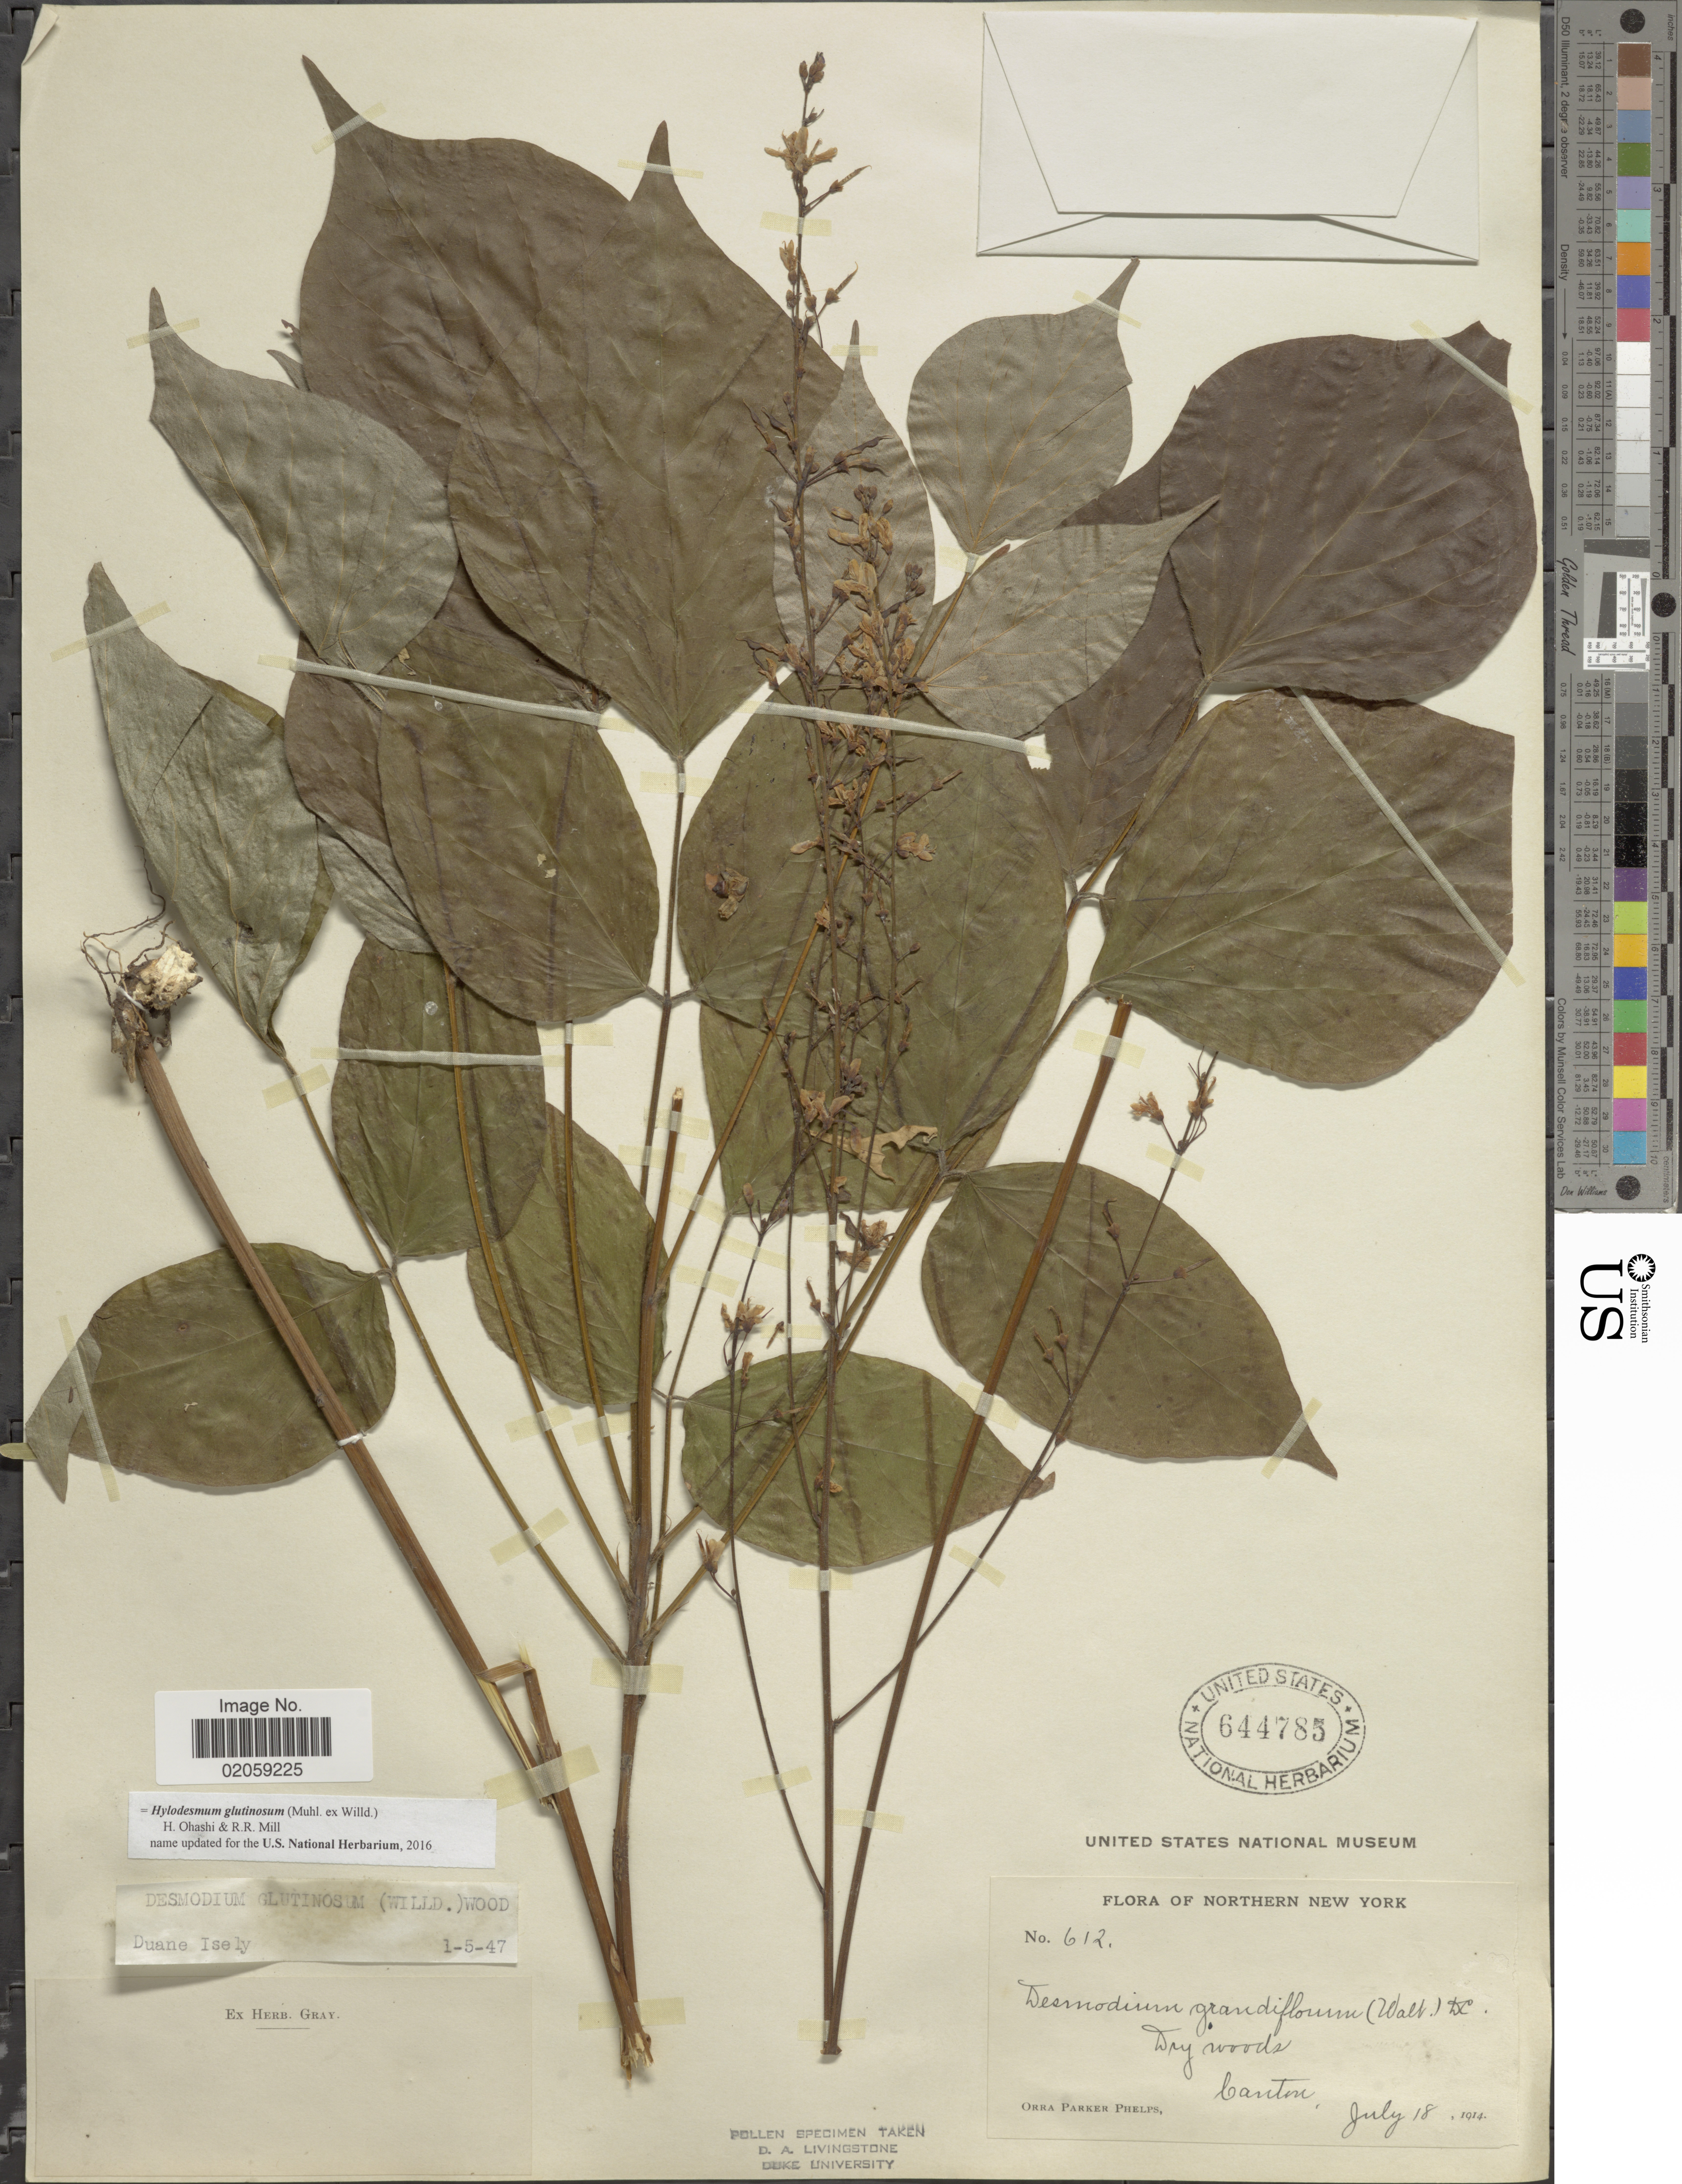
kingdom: Plantae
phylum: Tracheophyta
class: Magnoliopsida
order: Fabales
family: Fabaceae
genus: Hylodesmum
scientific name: Hylodesmum glutinosum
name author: (Muhl. ex Willd.) H. Ohashi & R.R. Mill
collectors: O. P. Phelps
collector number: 612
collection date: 1914-07-18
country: United States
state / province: New York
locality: Northern New York, Canton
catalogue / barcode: US 644785